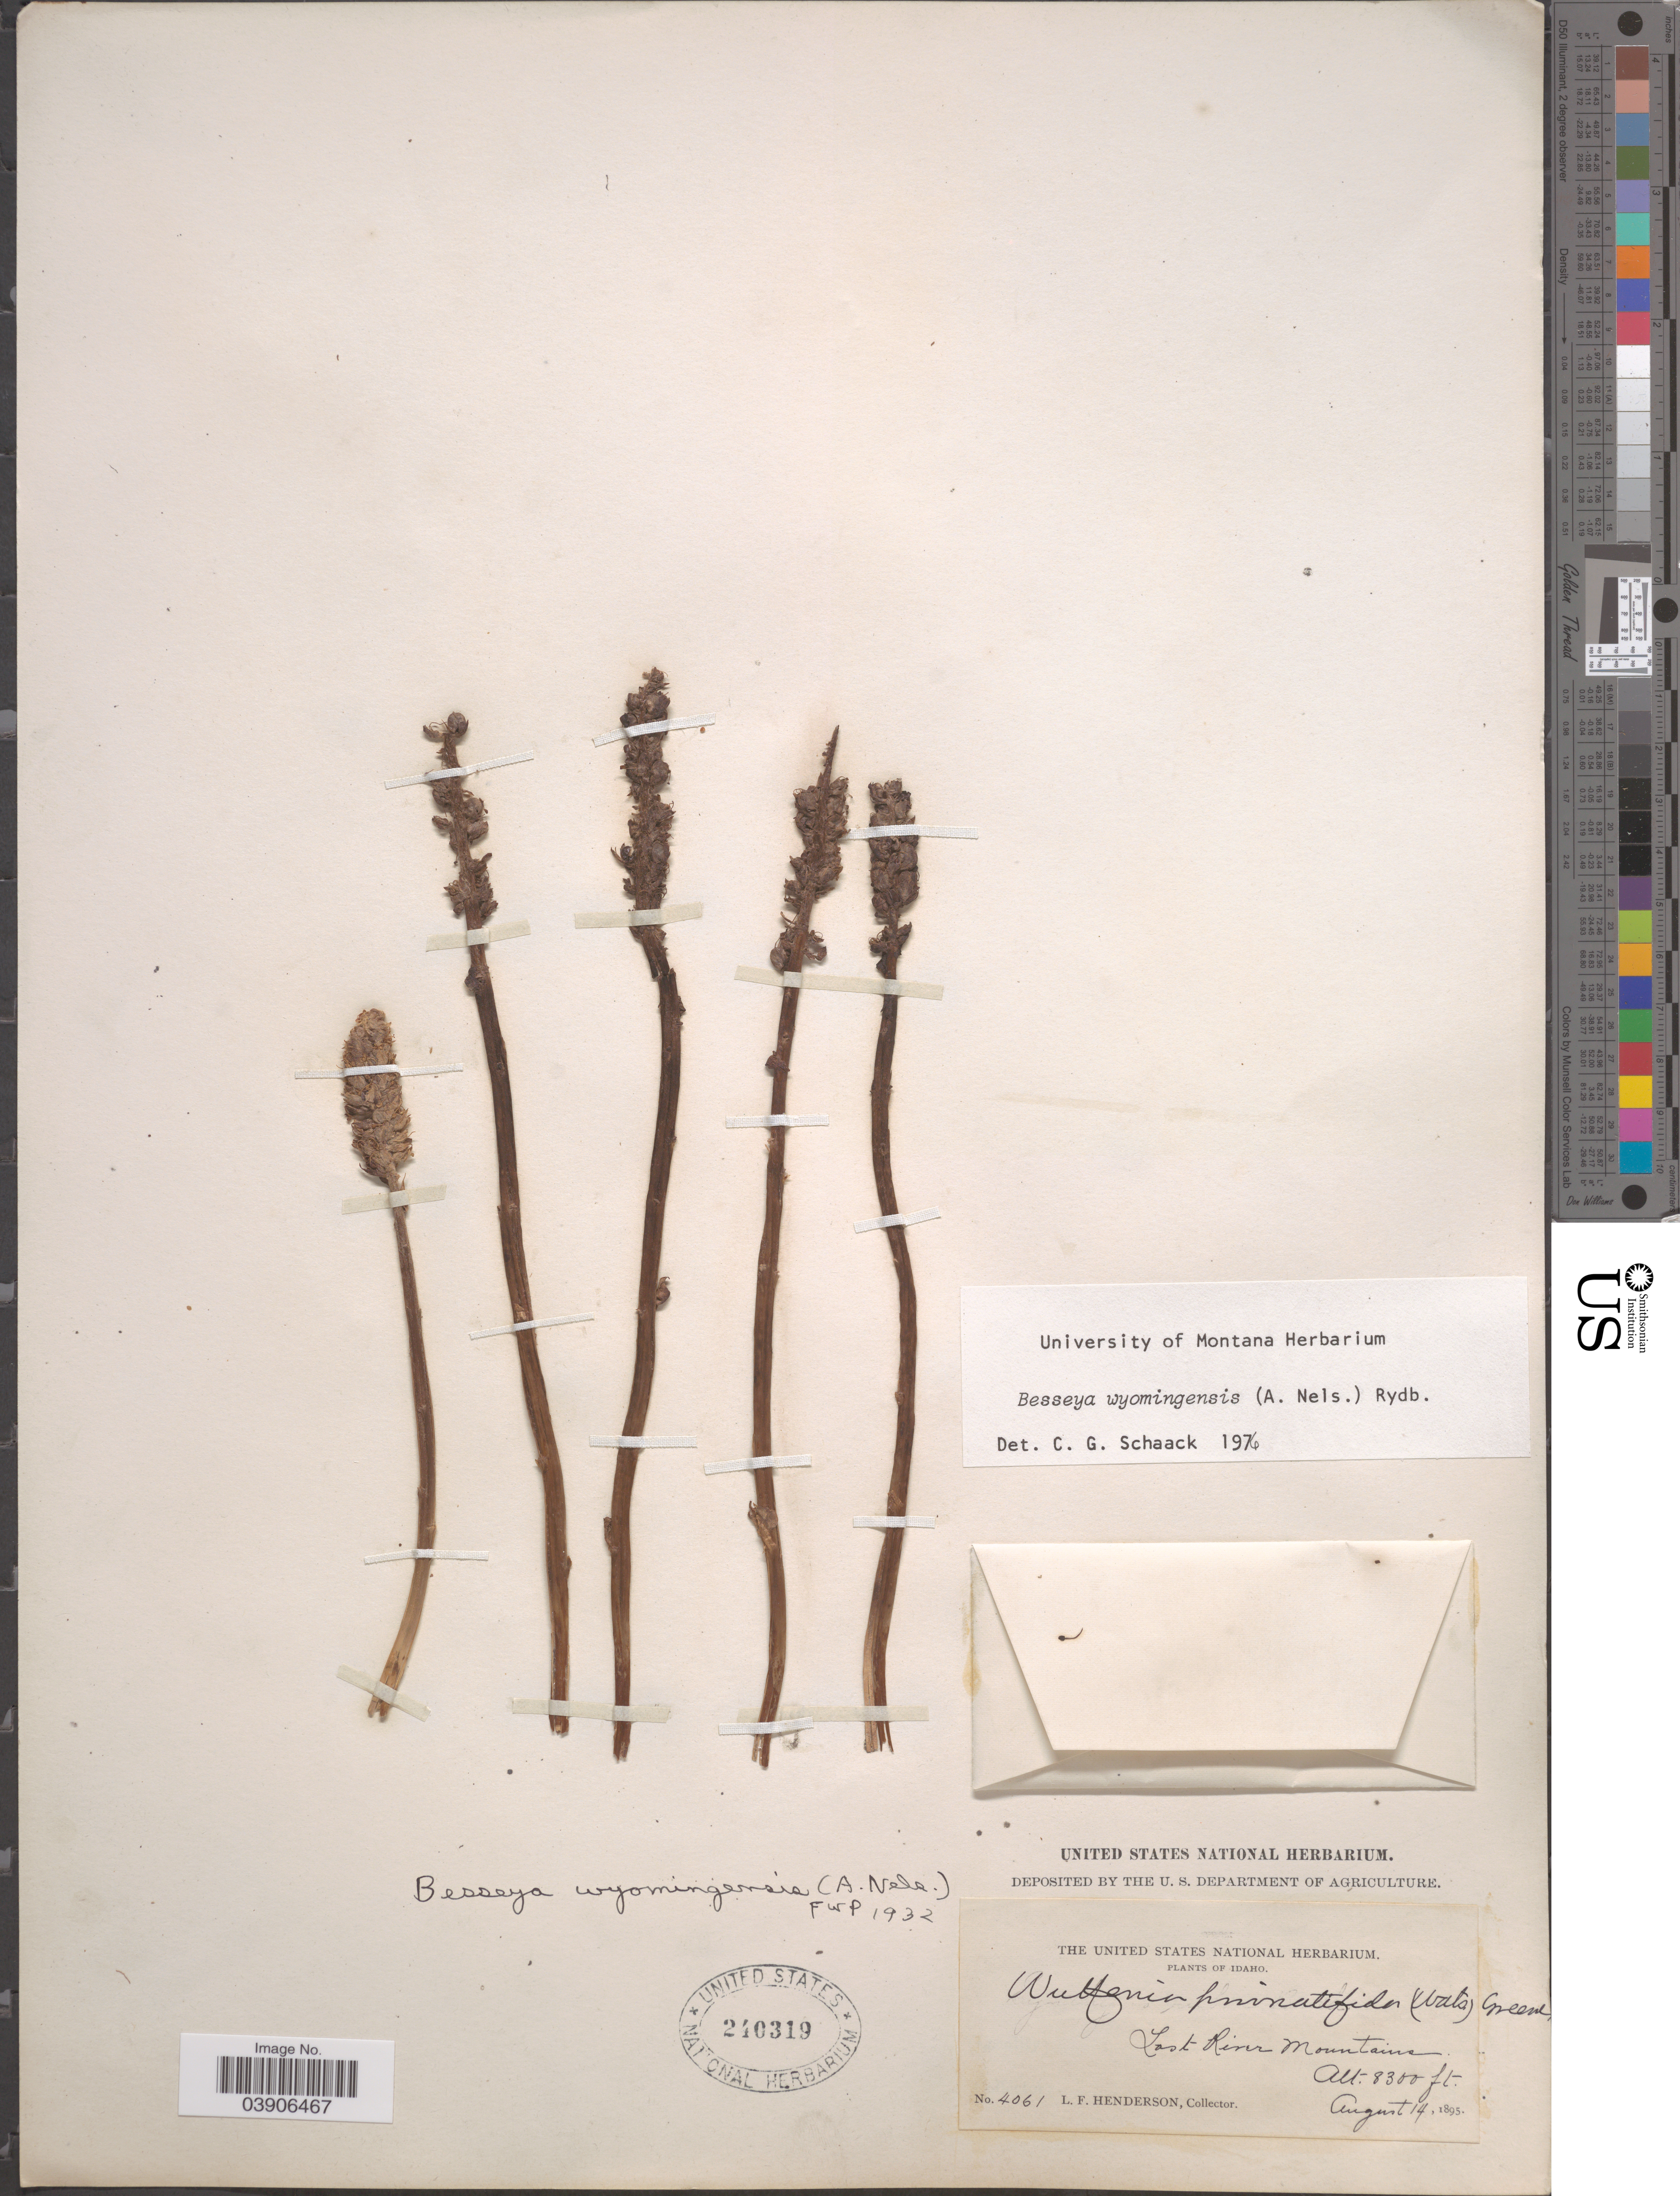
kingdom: Plantae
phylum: Tracheophyta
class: Magnoliopsida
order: Lamiales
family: Plantaginaceae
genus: Synthyris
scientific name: Synthyris wyomingensis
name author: A. Heller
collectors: L. Henderson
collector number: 4061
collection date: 1895-08-14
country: United States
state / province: Idaho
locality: Lost River Mountains.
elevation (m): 2530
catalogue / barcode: US 240319